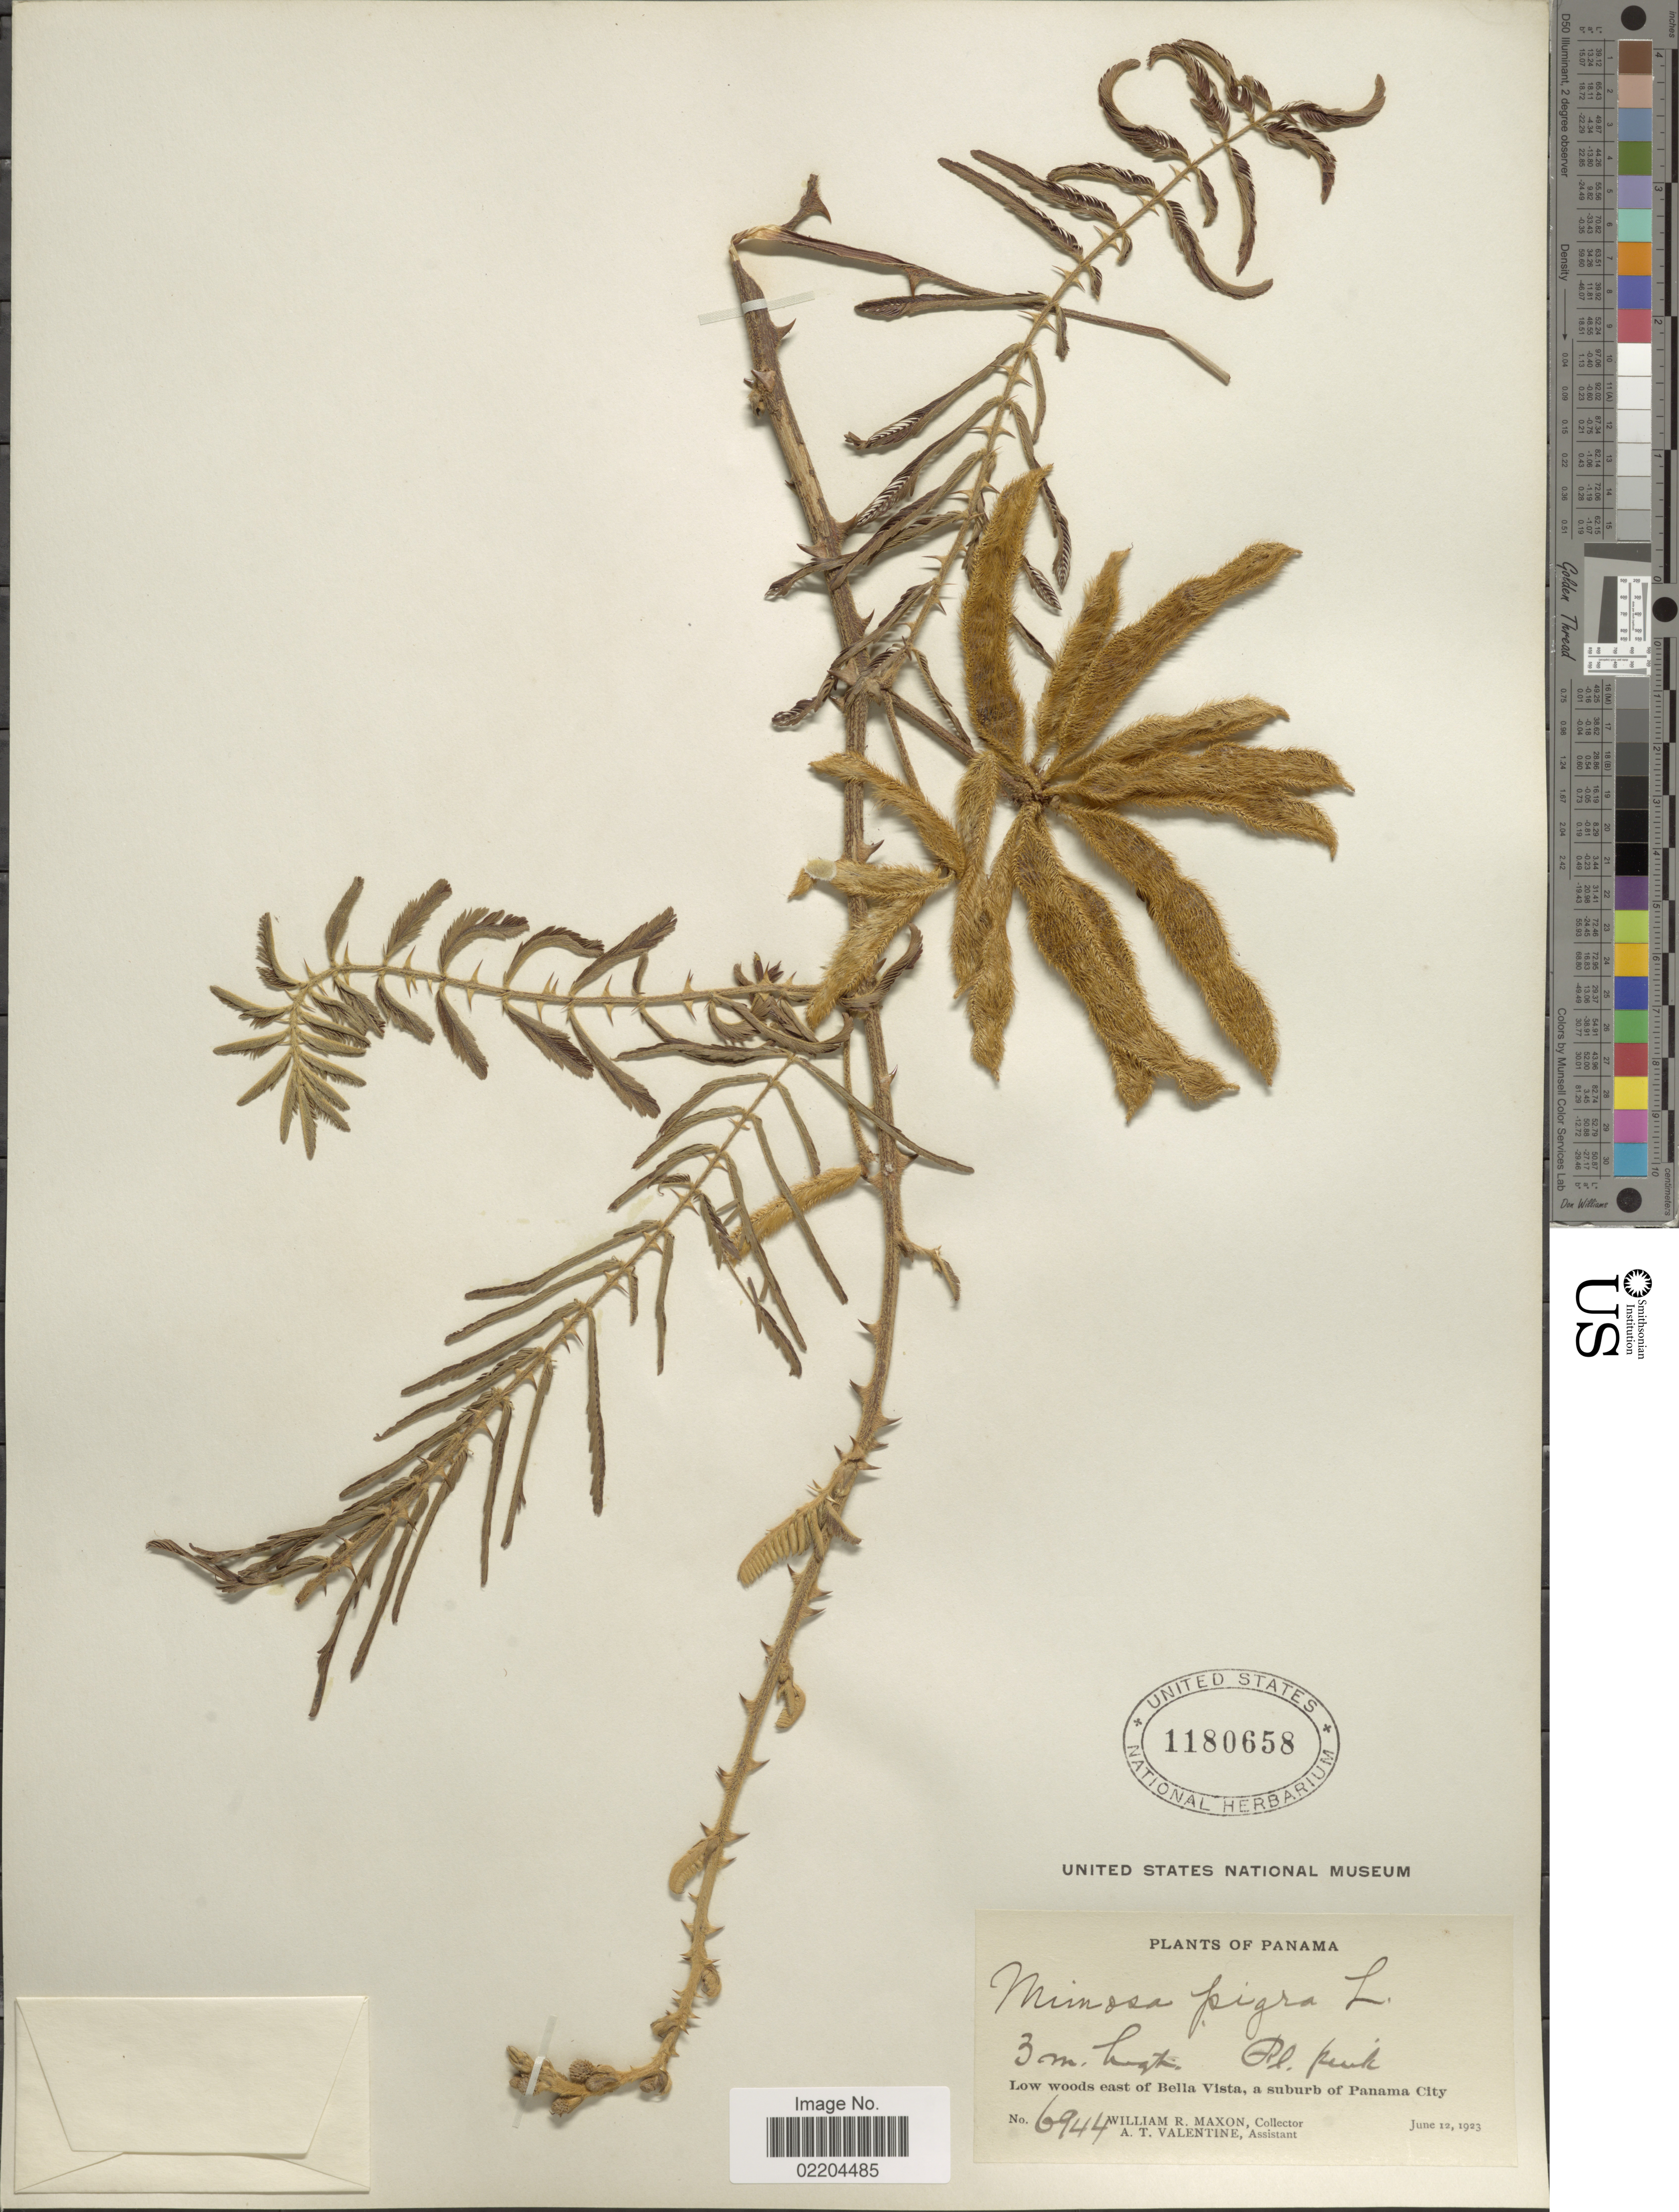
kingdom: Plantae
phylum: Tracheophyta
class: Magnoliopsida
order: Fabales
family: Fabaceae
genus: Mimosa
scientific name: Mimosa pigra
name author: L.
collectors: W. R. Maxon & A. Valentine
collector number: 6944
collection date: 1923-06-12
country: Panama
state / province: Panamá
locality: Low woods east of Bella Vista, a suburb of Panama City.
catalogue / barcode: US 1180658